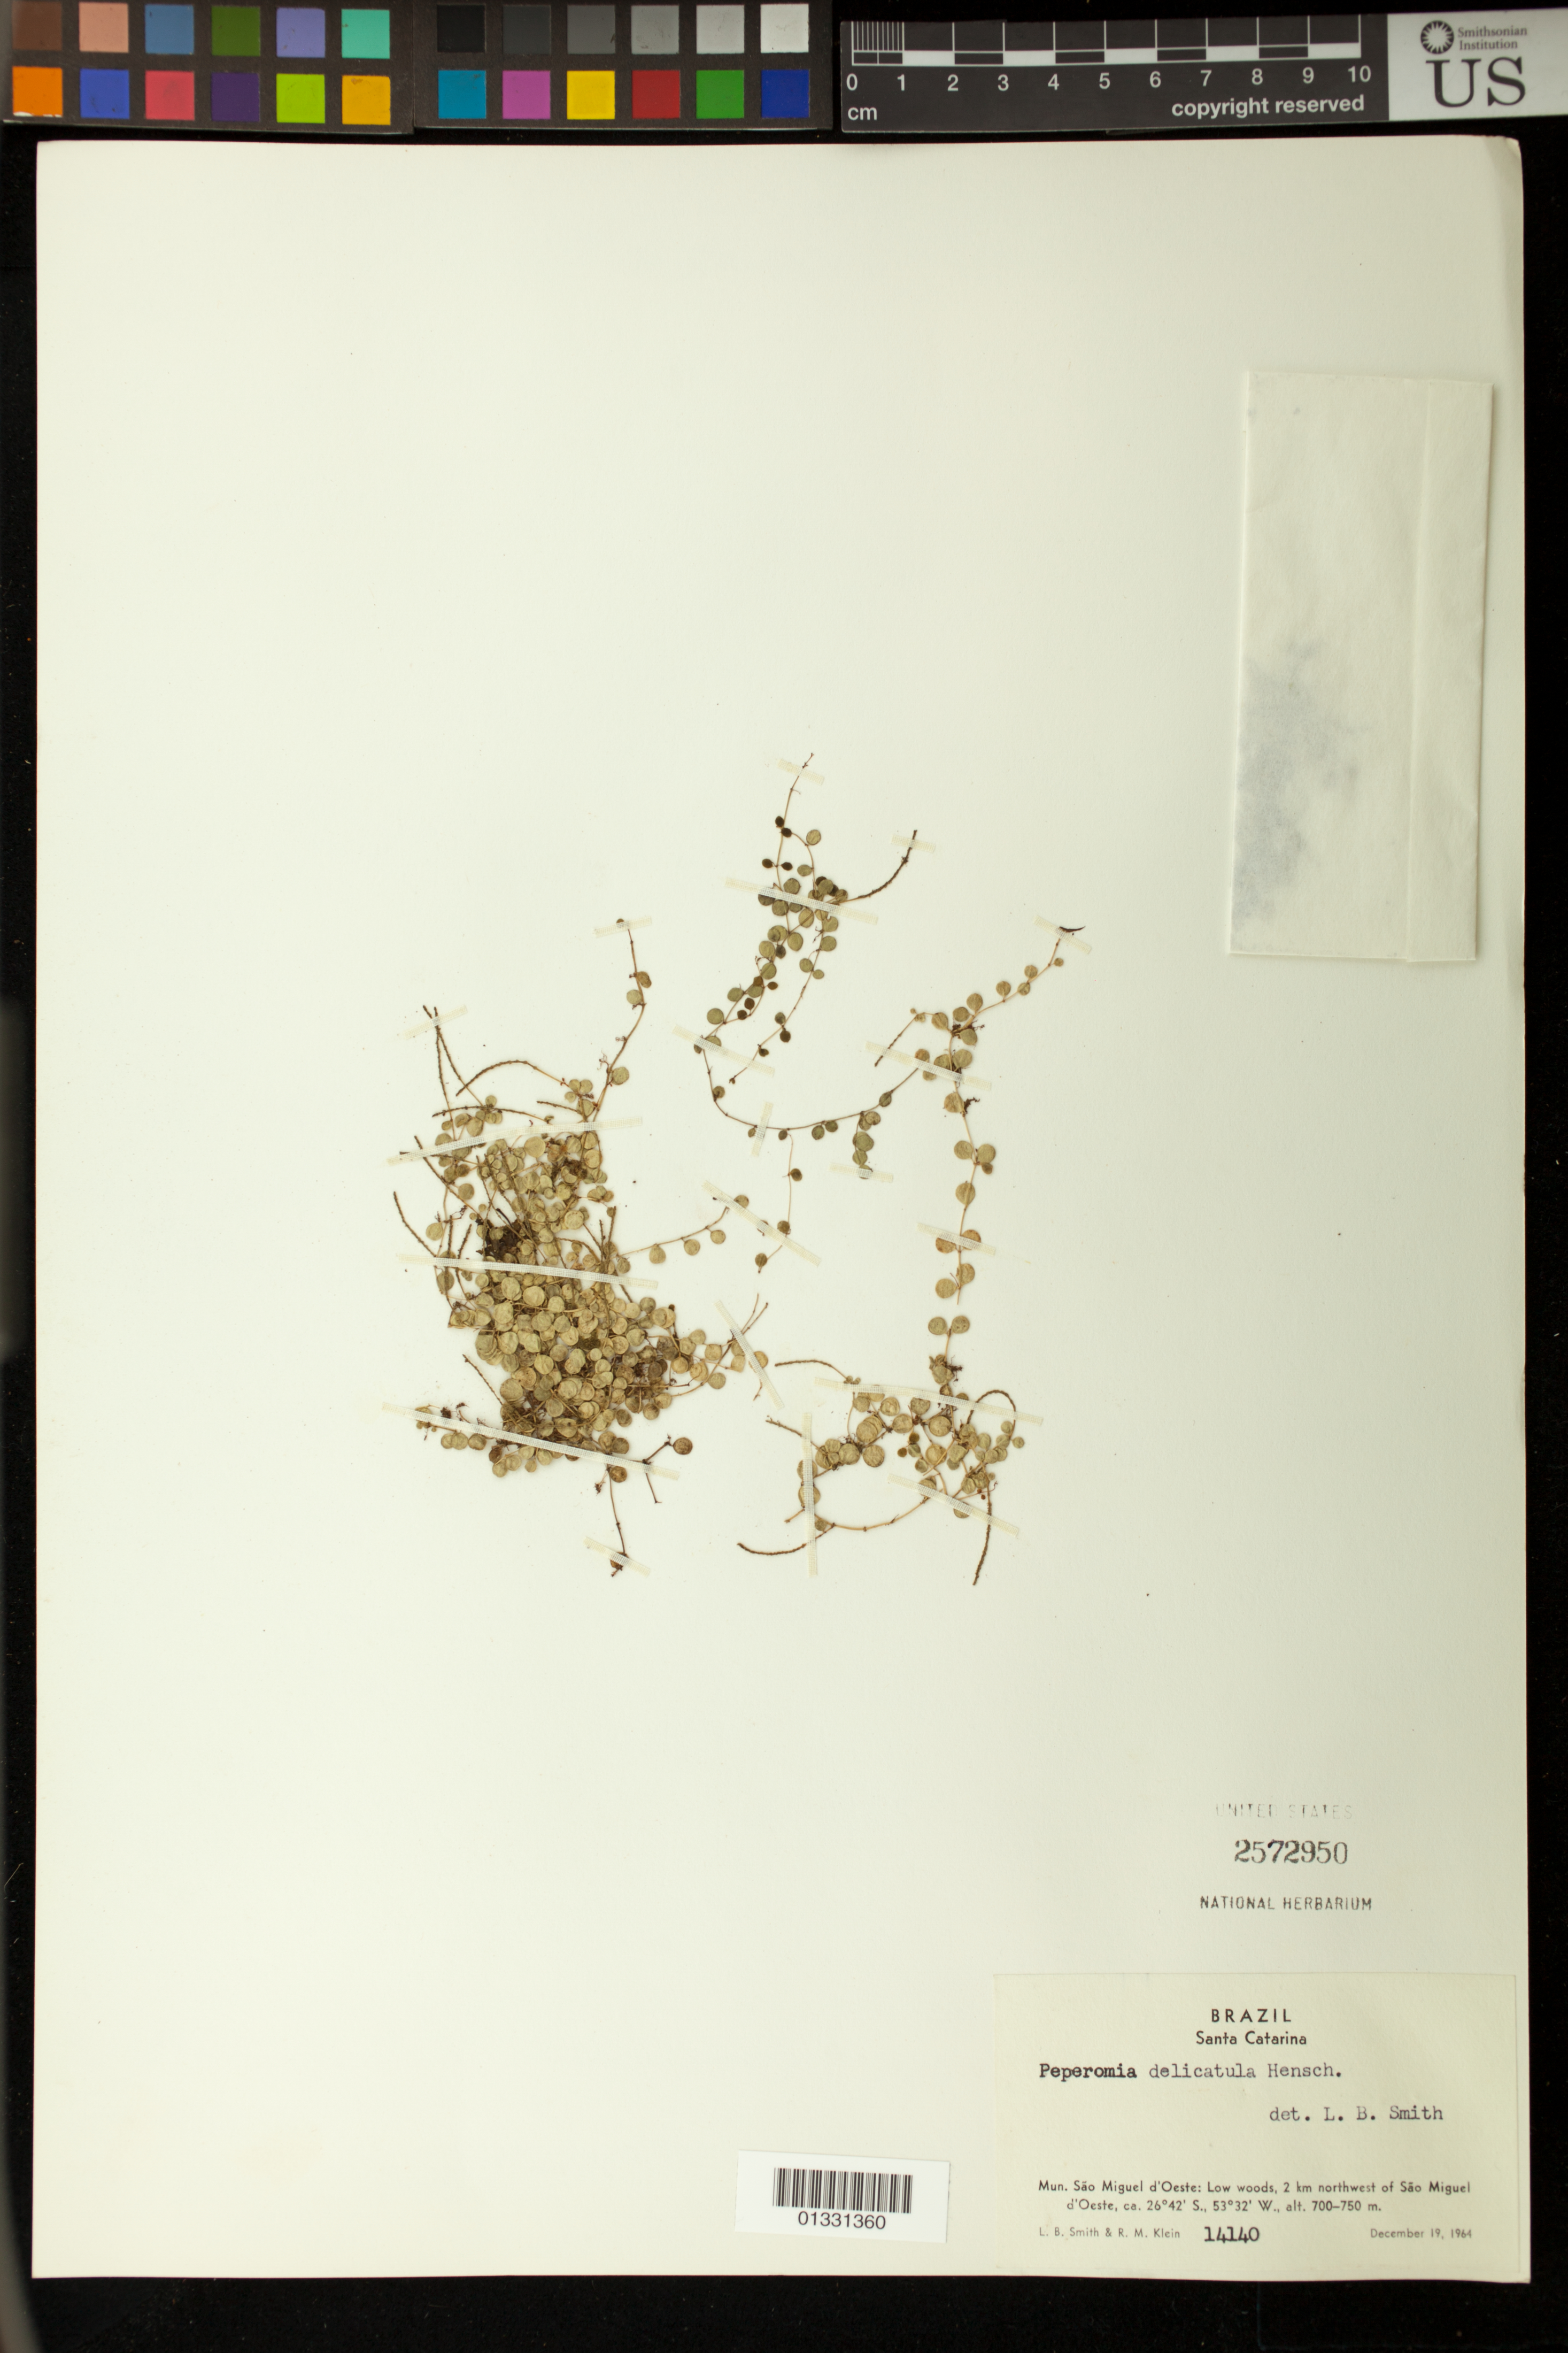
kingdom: Plantae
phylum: Tracheophyta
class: Magnoliopsida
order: Piperales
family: Piperaceae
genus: Peperomia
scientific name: Peperomia delicatula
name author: Henschen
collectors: L. Smith & R. M. Klein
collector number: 14140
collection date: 1964-12-19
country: Brazil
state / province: Santa Catarina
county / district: São Miguel d´Oeste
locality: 2 km northwest of São Miguel do Oeste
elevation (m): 700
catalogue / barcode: US 2572950